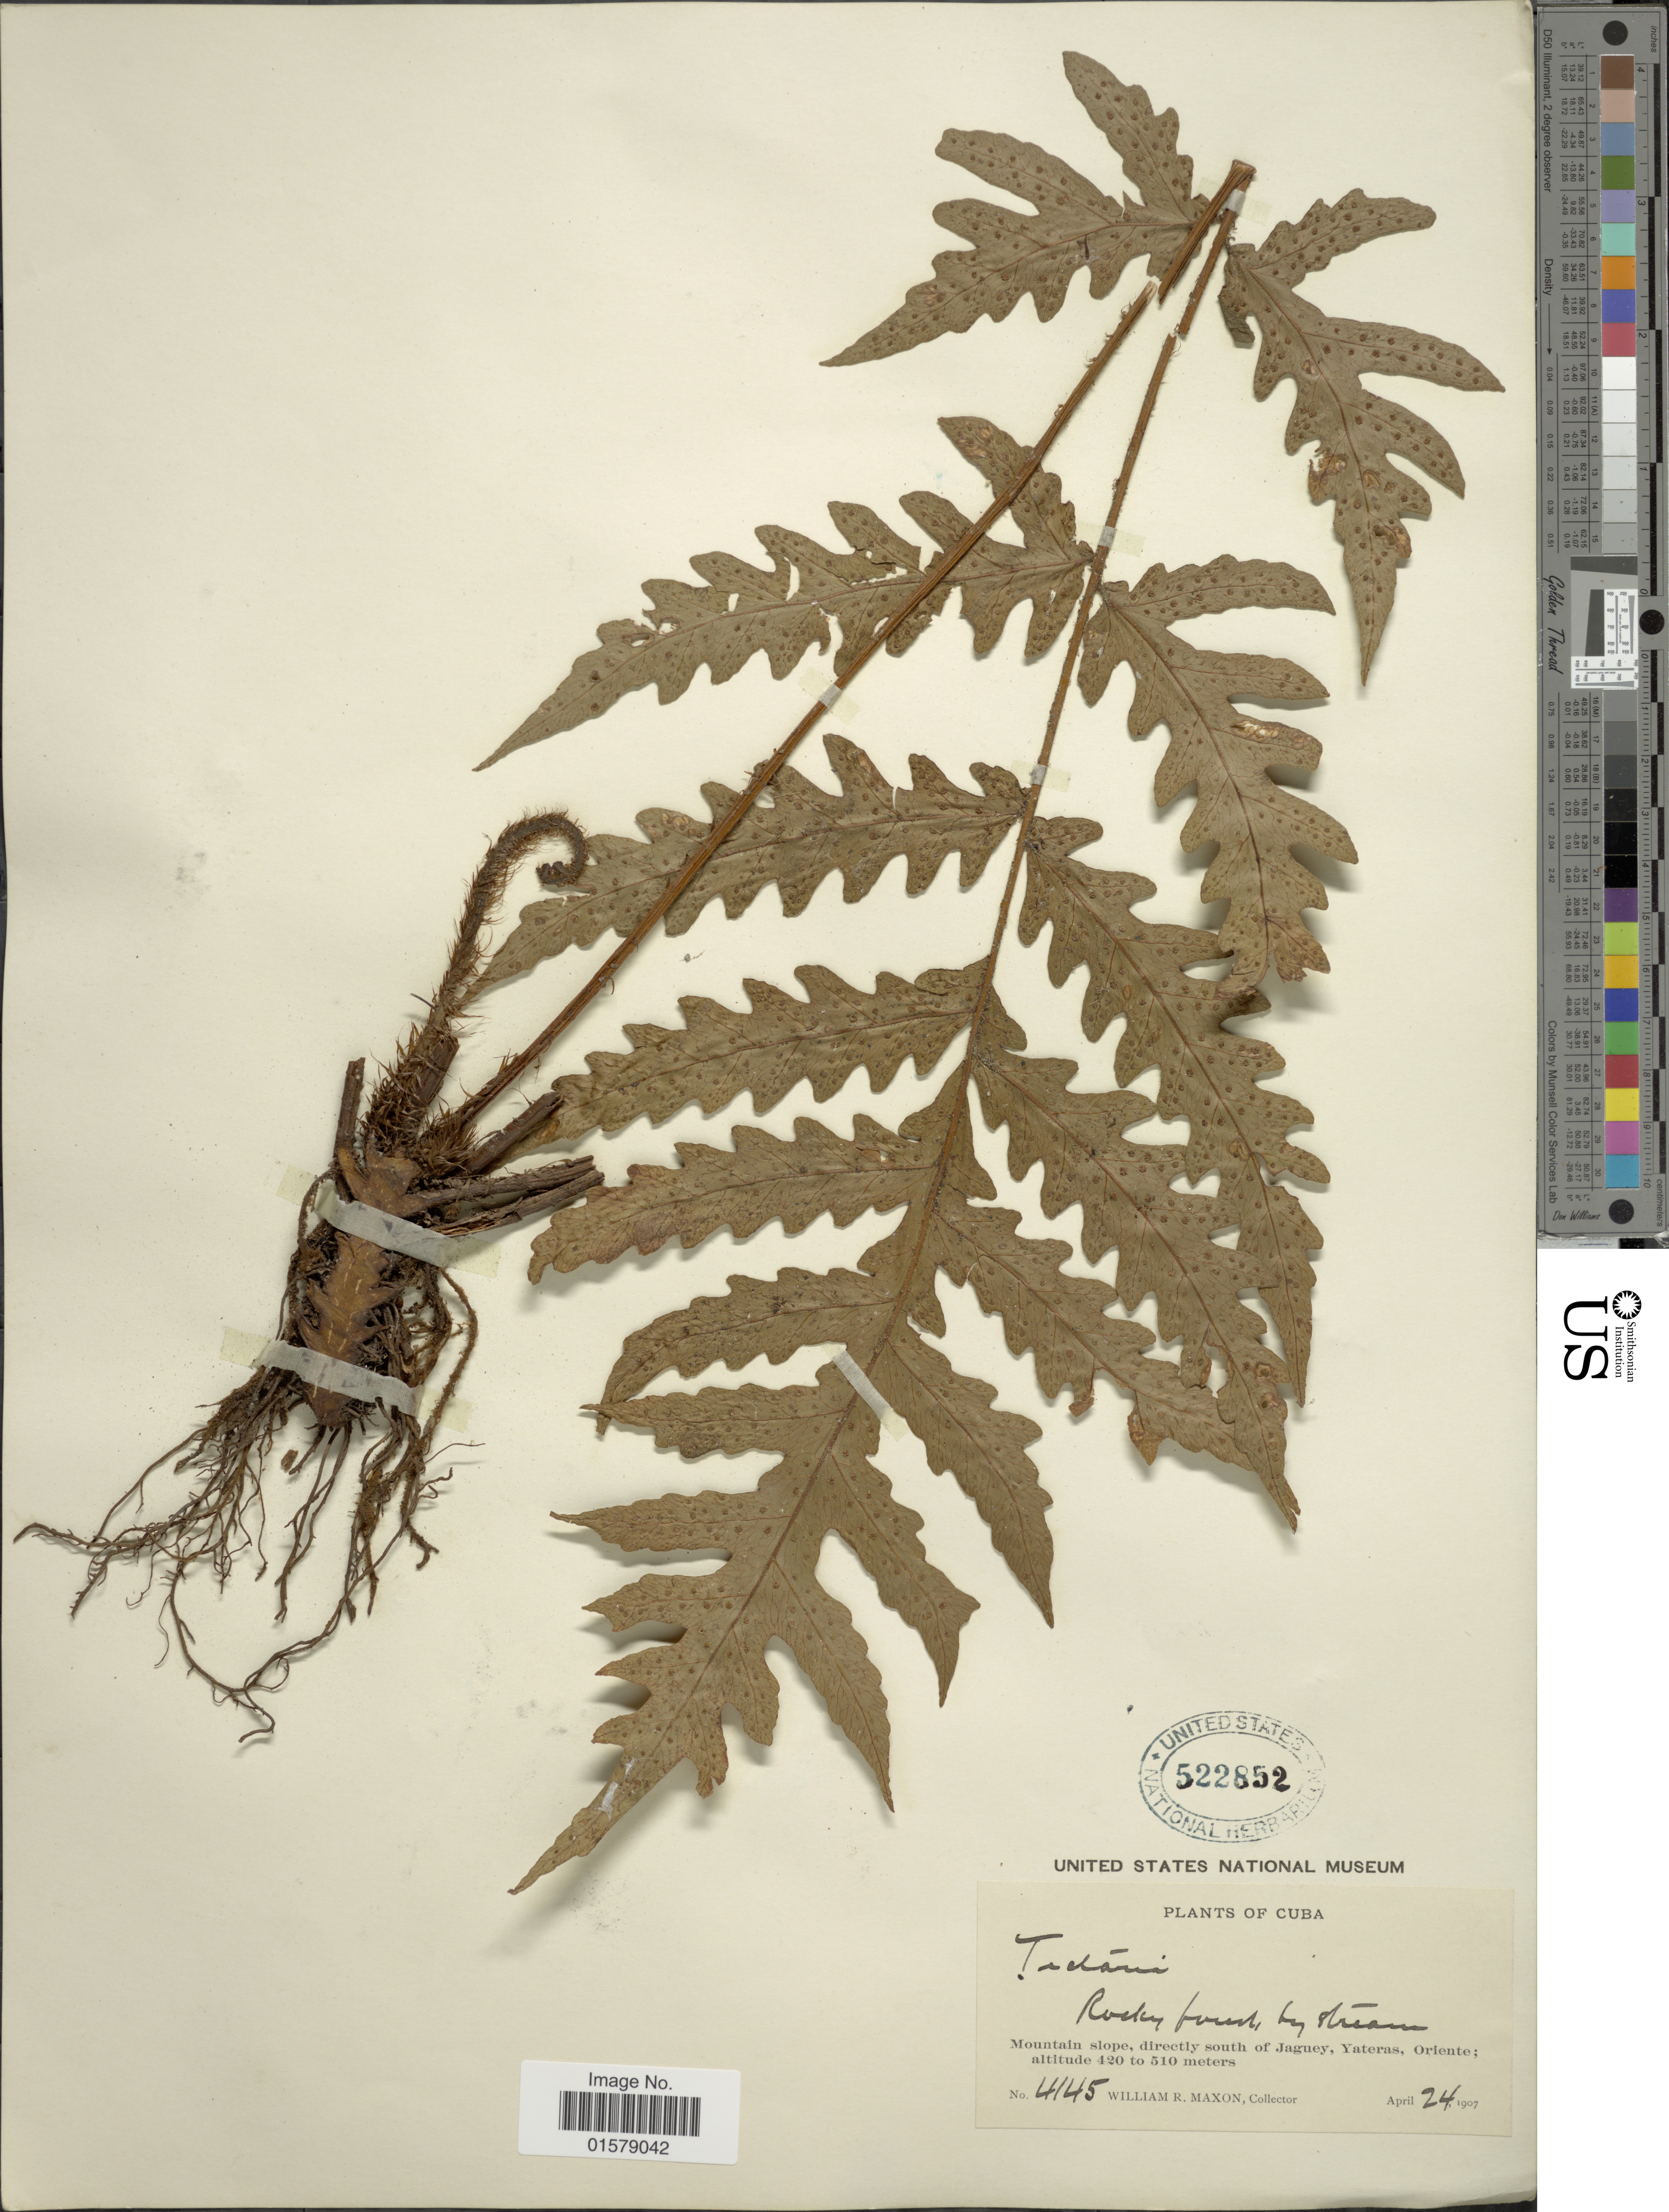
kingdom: Plantae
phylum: Tracheophyta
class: Polypodiopsida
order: Polypodiales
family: Tectariaceae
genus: Tectaria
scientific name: Tectaria cicutaria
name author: (L.) Copel.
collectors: W. R. Maxon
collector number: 4145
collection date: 1907-04-24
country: Cuba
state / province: Oriente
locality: Mountain Slope, directly south of Jaguey, Yateras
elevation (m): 420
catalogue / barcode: US 522852